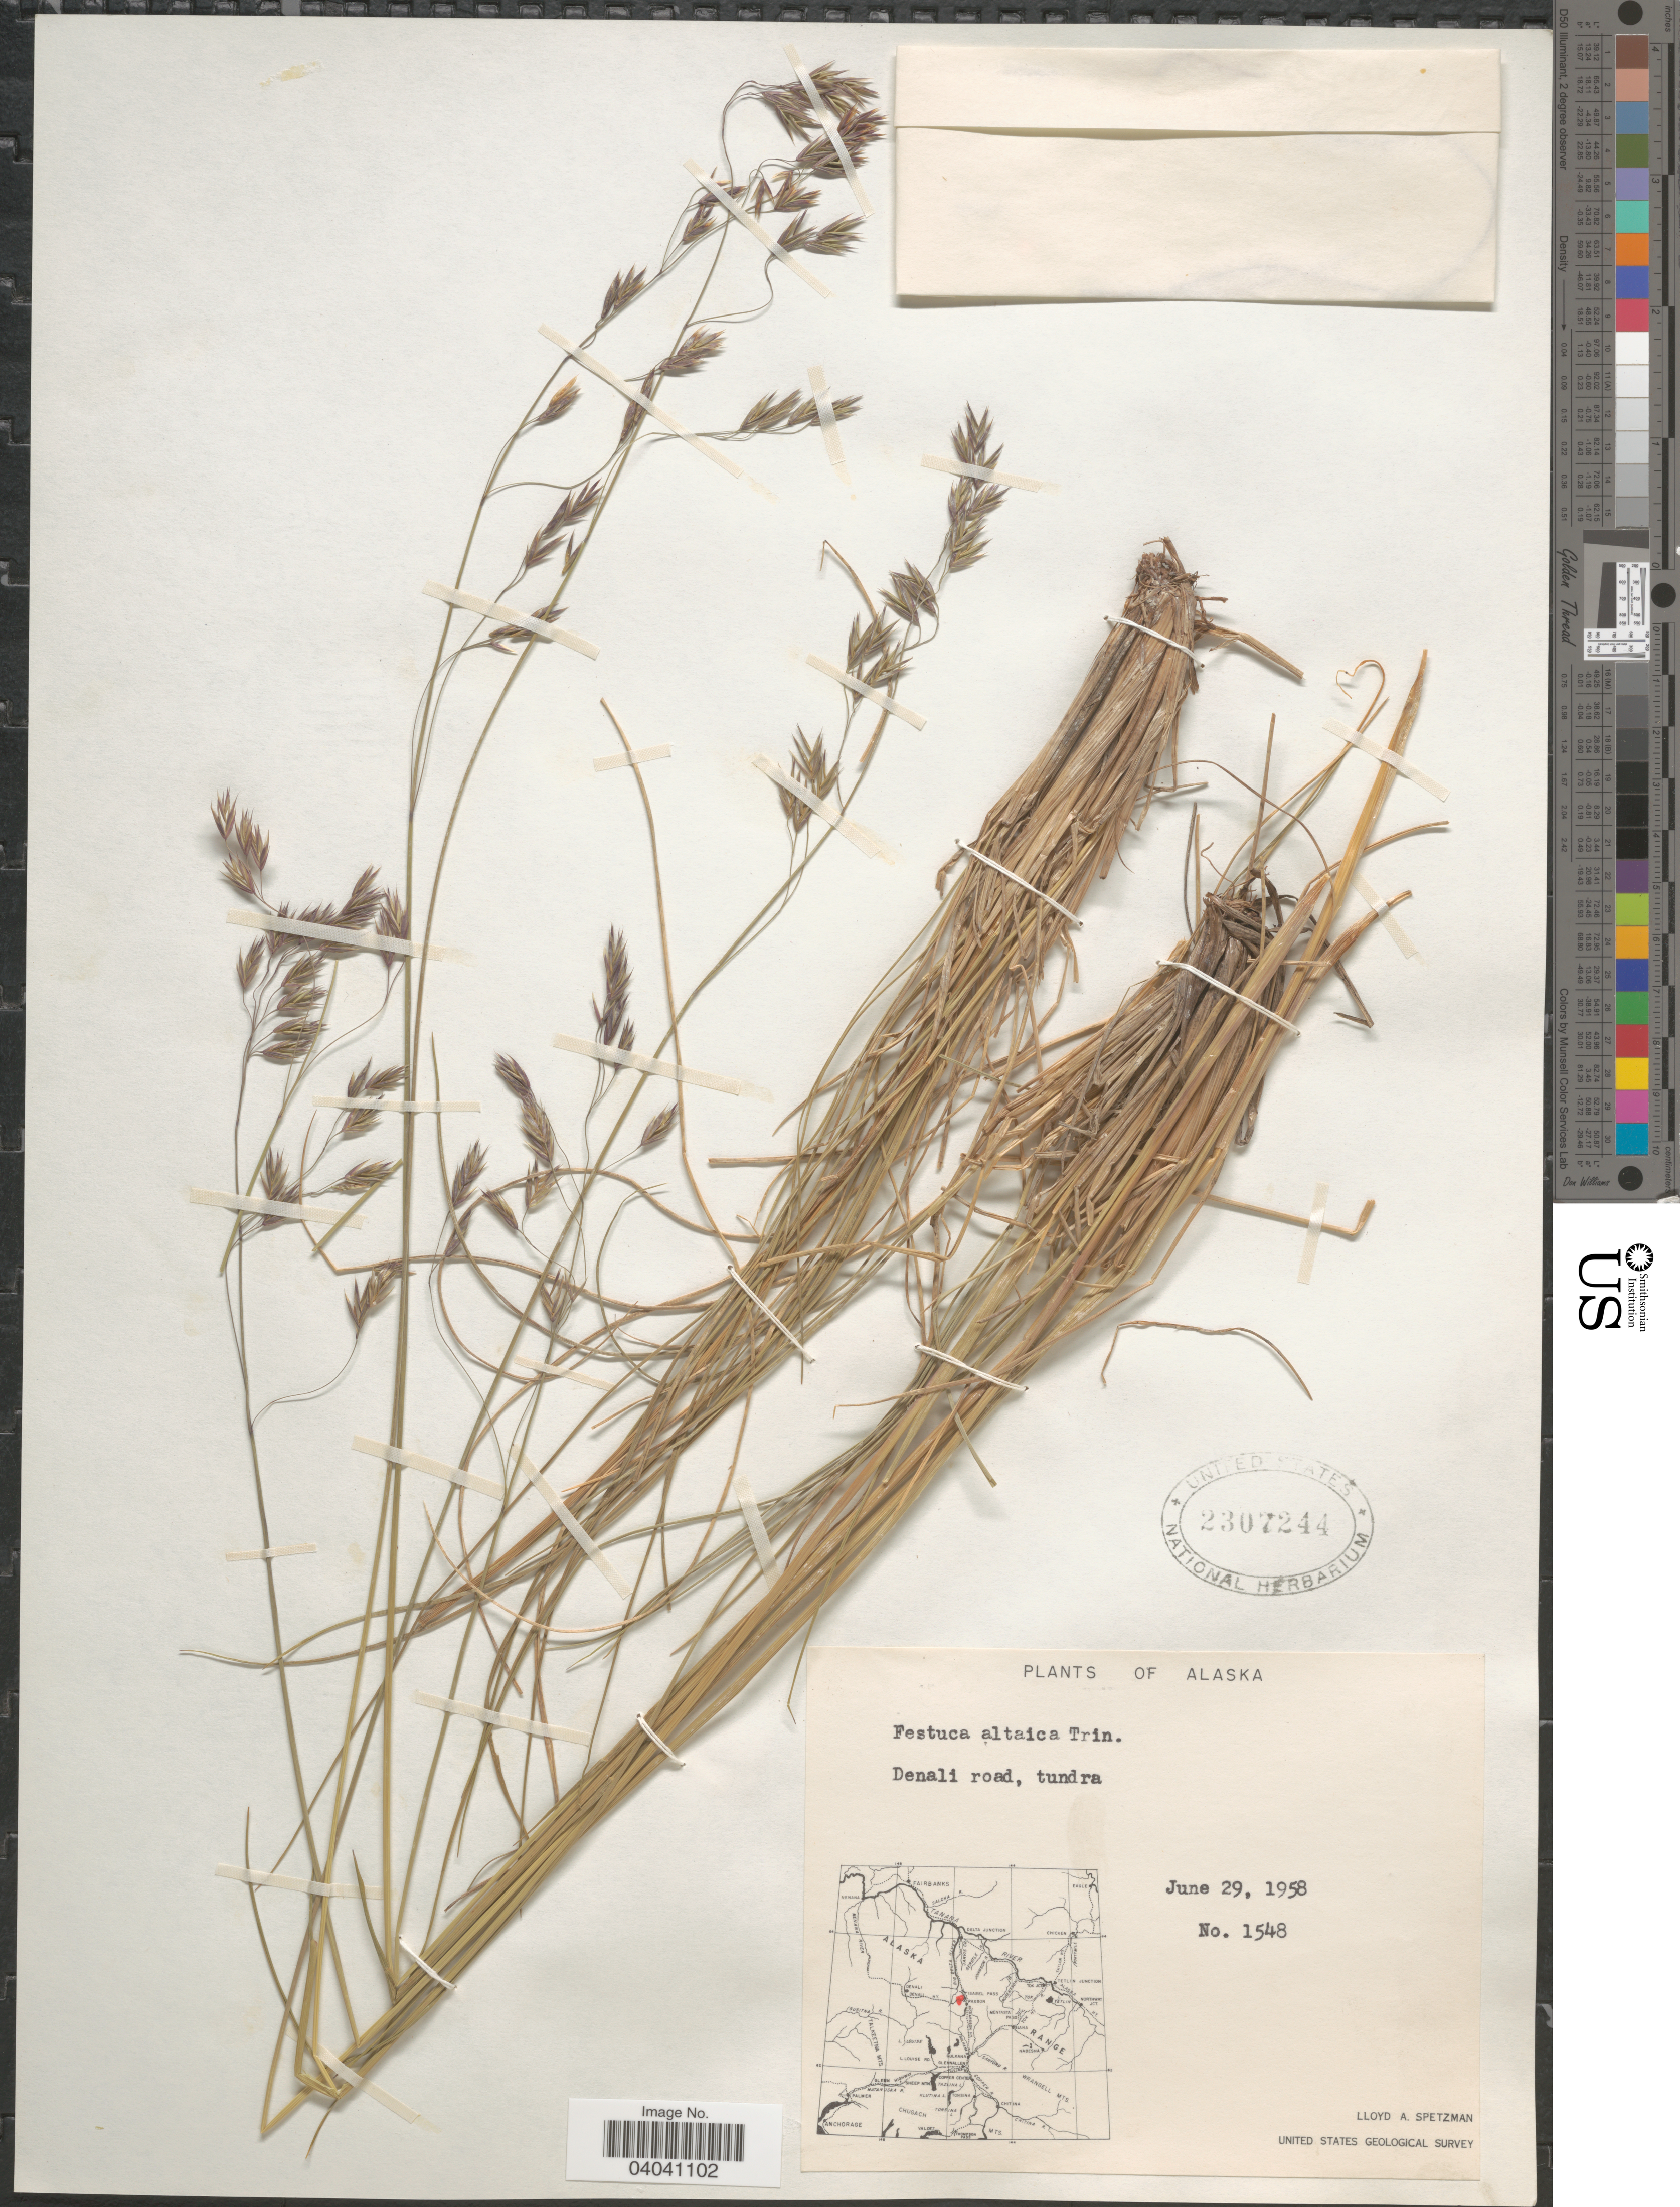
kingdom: Plantae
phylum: Tracheophyta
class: Liliopsida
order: Poales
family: Poaceae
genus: Festuca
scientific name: Festuca altaica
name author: Trin.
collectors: L. Spetzman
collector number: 1548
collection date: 1958-06-29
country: United States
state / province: Alaska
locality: Denali road, tundra.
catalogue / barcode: US 2307244